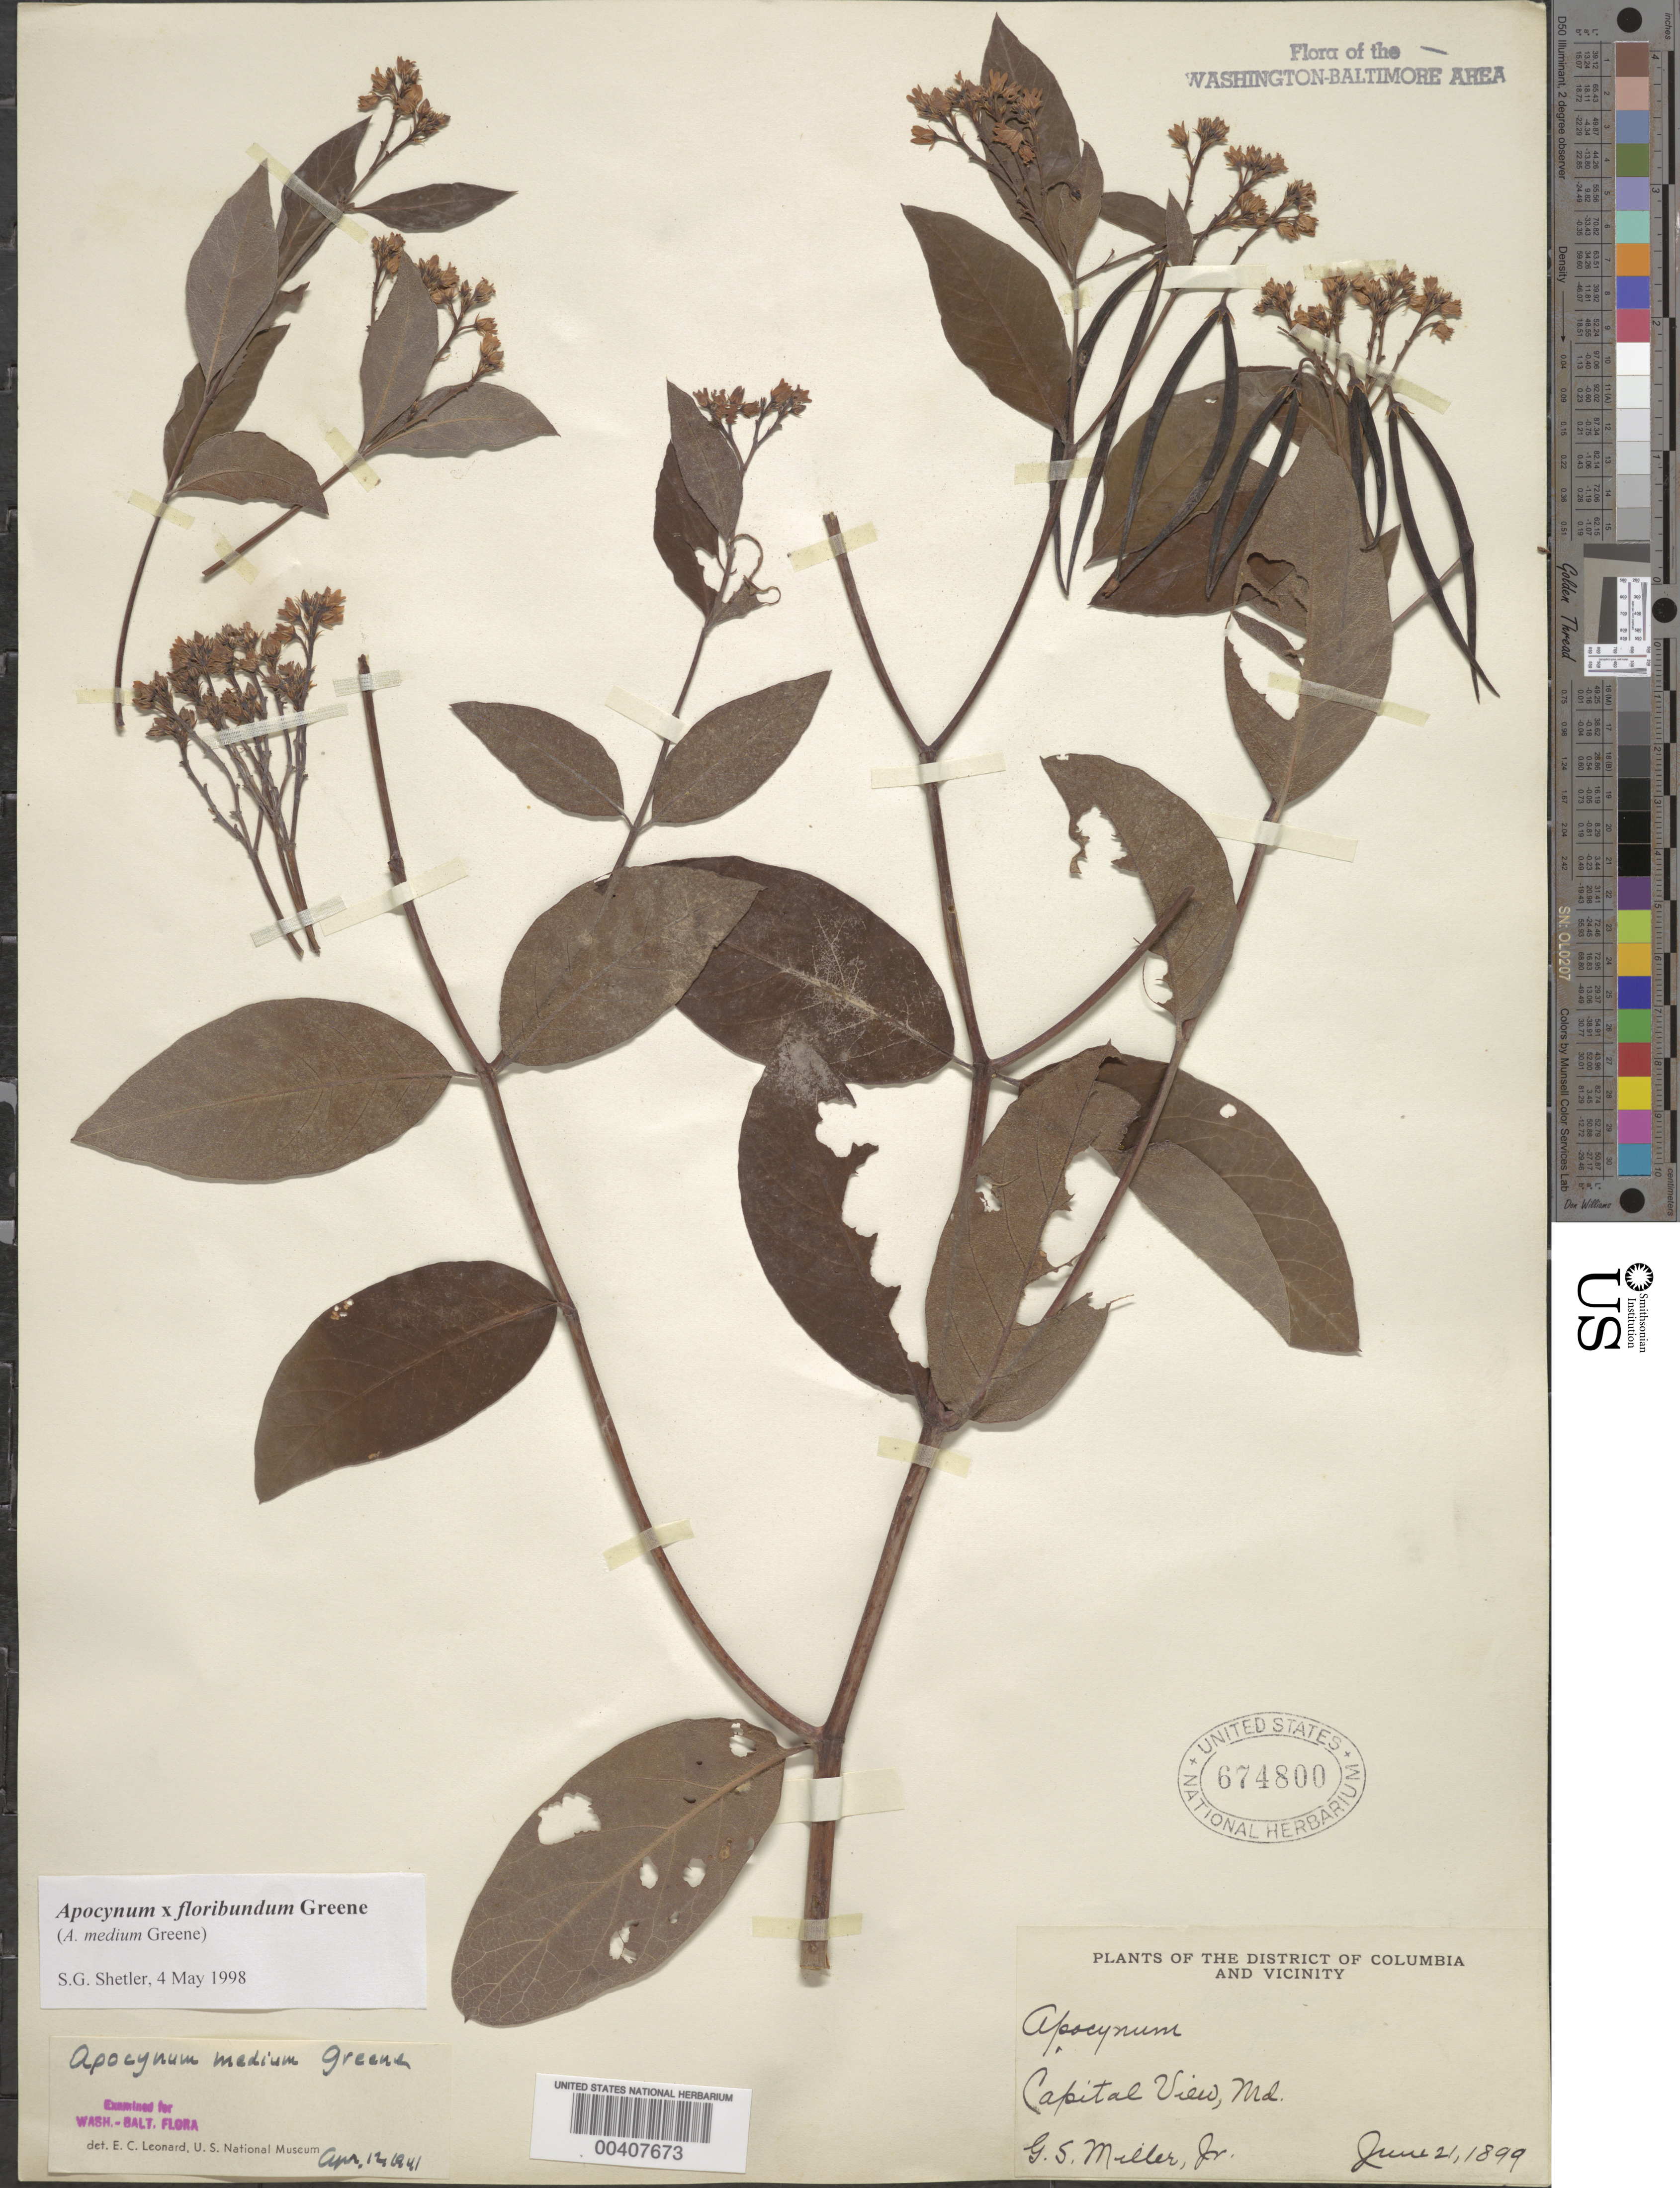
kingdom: Plantae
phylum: Tracheophyta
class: Magnoliopsida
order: Gentianales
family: Apocynaceae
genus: Apocynum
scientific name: Apocynum x floribundum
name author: Greene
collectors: G. S. Miller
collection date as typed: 21 Jun 1899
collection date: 1899-06-21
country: United States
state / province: Maryland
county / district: Montgomery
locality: Capital View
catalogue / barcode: US 674800